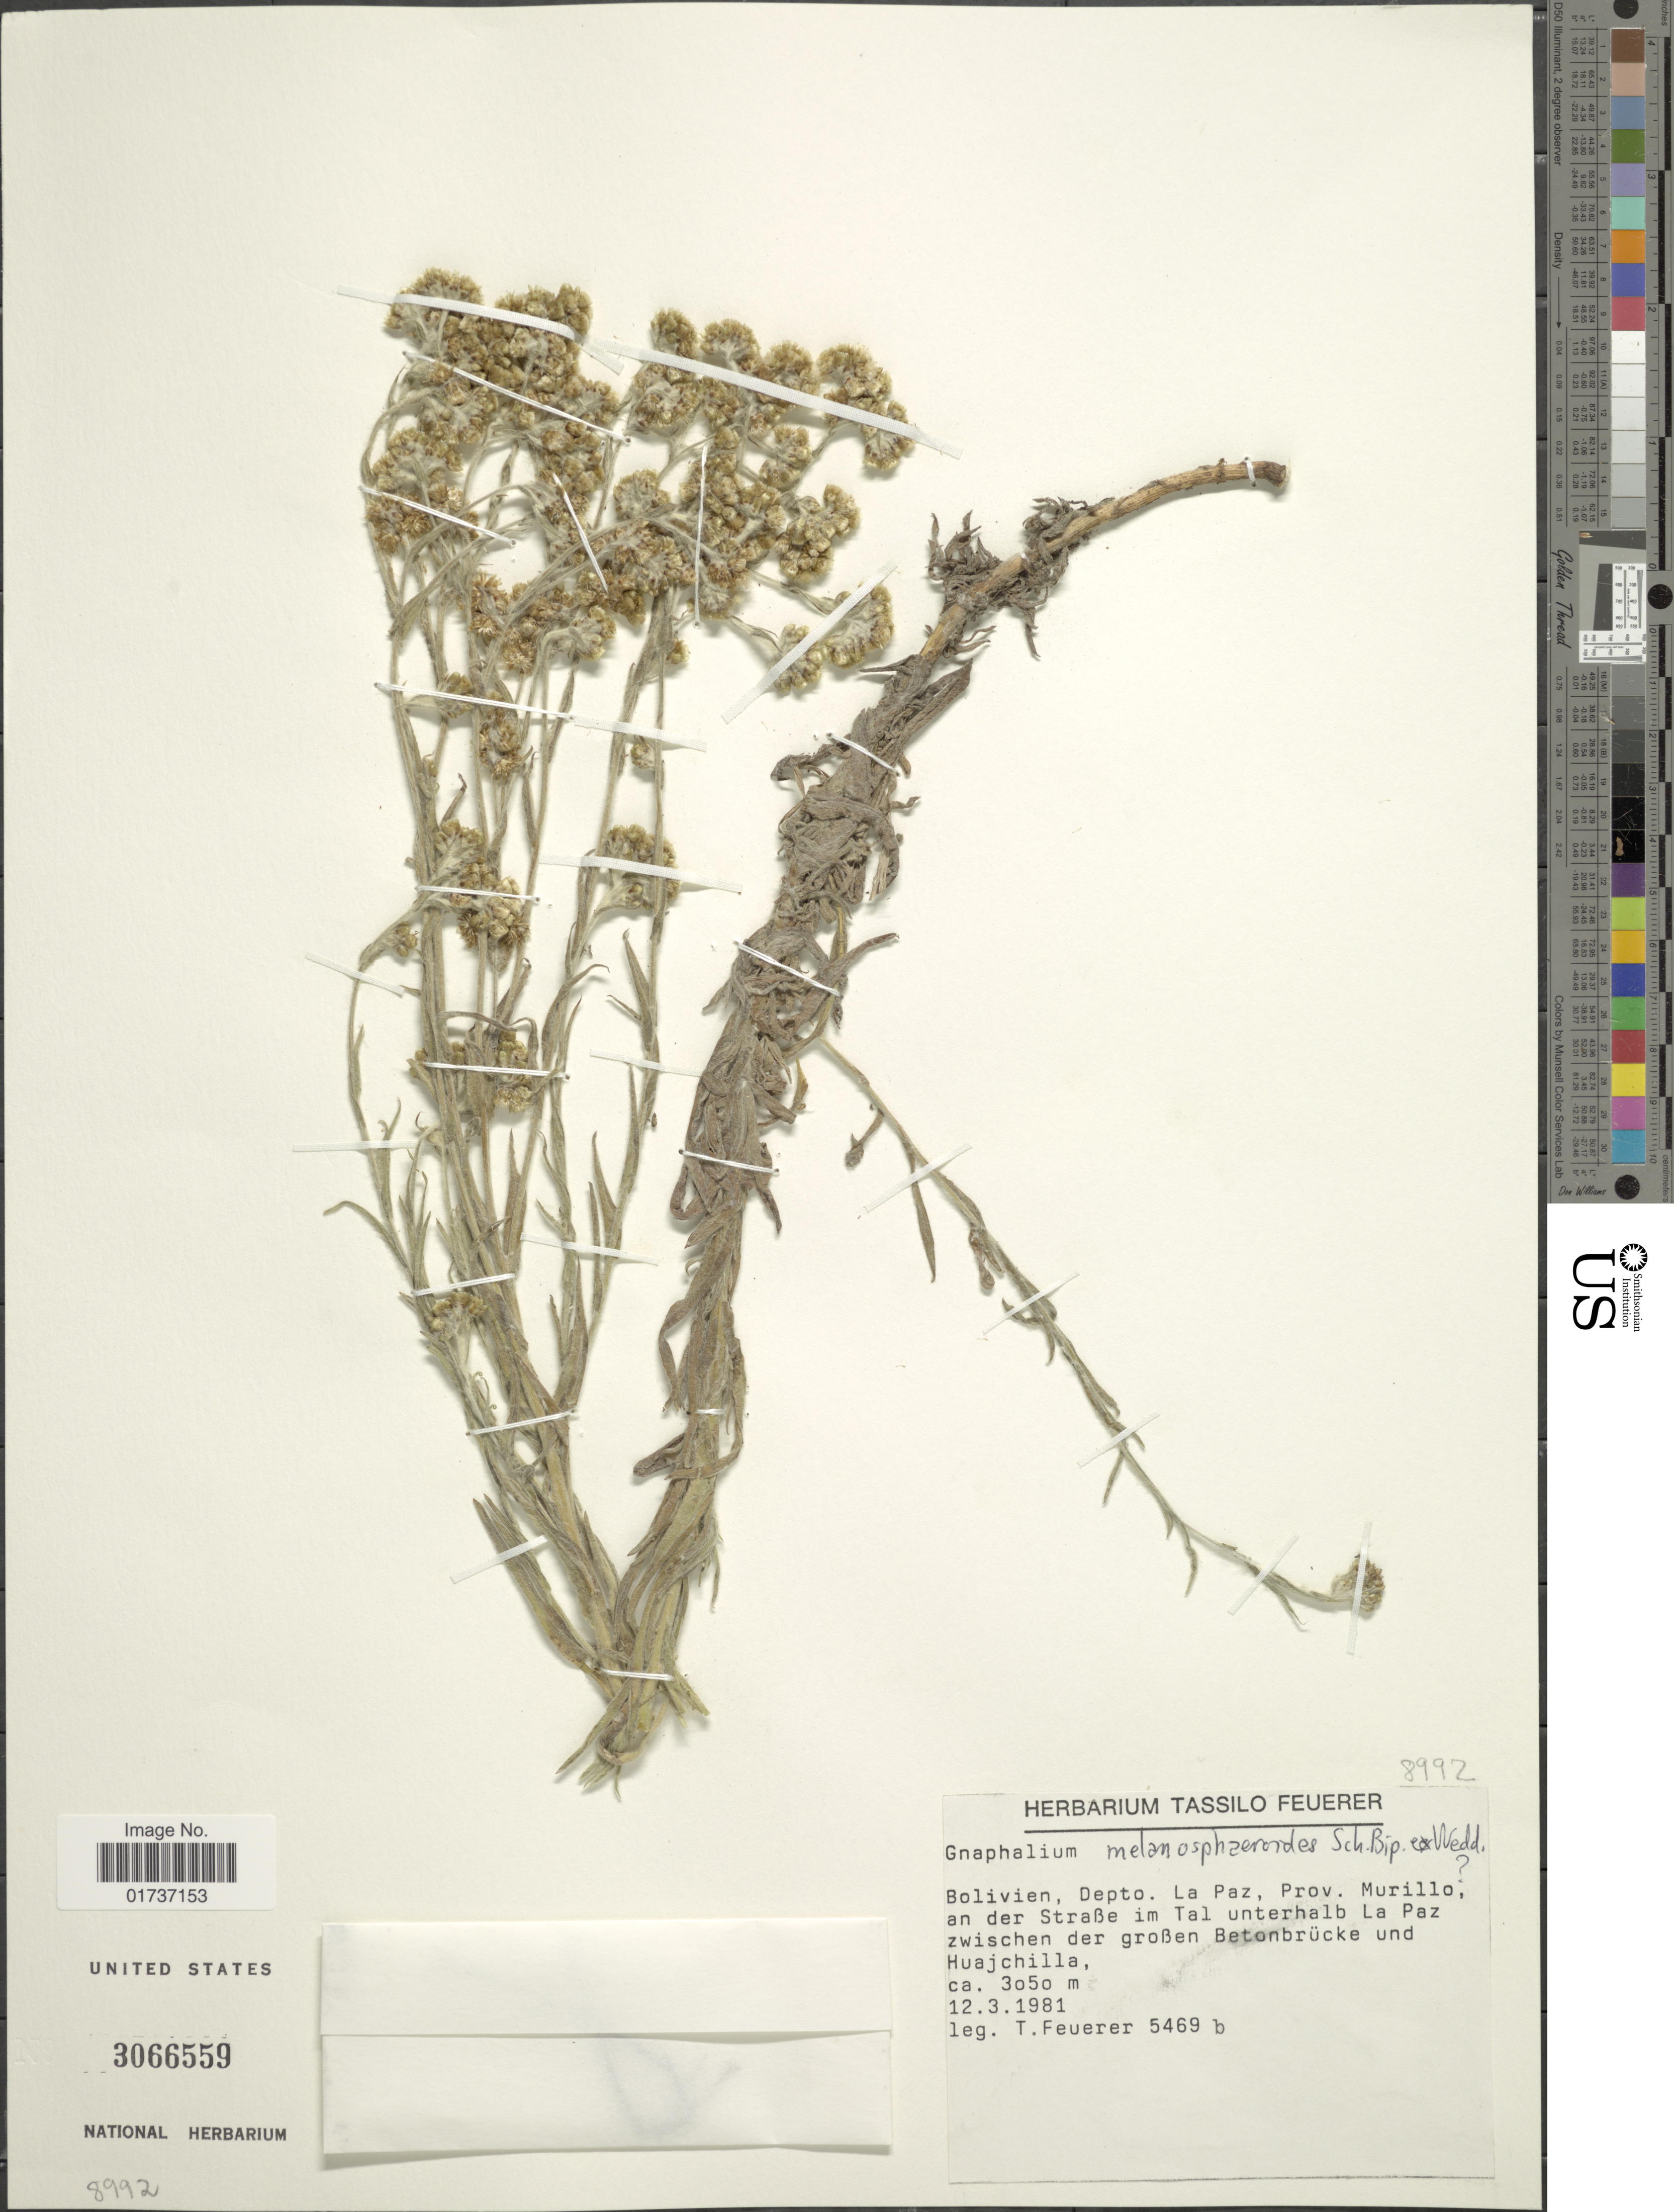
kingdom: Plantae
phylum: Tracheophyta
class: Magnoliopsida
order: Asterales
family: Asteraceae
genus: Gnaphalium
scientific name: Gnaphalium melanosphaeroides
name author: Sch. Bip. & Wedd.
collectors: T. Feuerer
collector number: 5469b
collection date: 1981-03-12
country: Bolivia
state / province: La Paz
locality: Depto La Paz, Prov. Murillo, an der Straße im Tal unterhalb La Paz zwischen der großen Betonbrücke und Huajchilla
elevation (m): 3050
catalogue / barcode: US 3066559